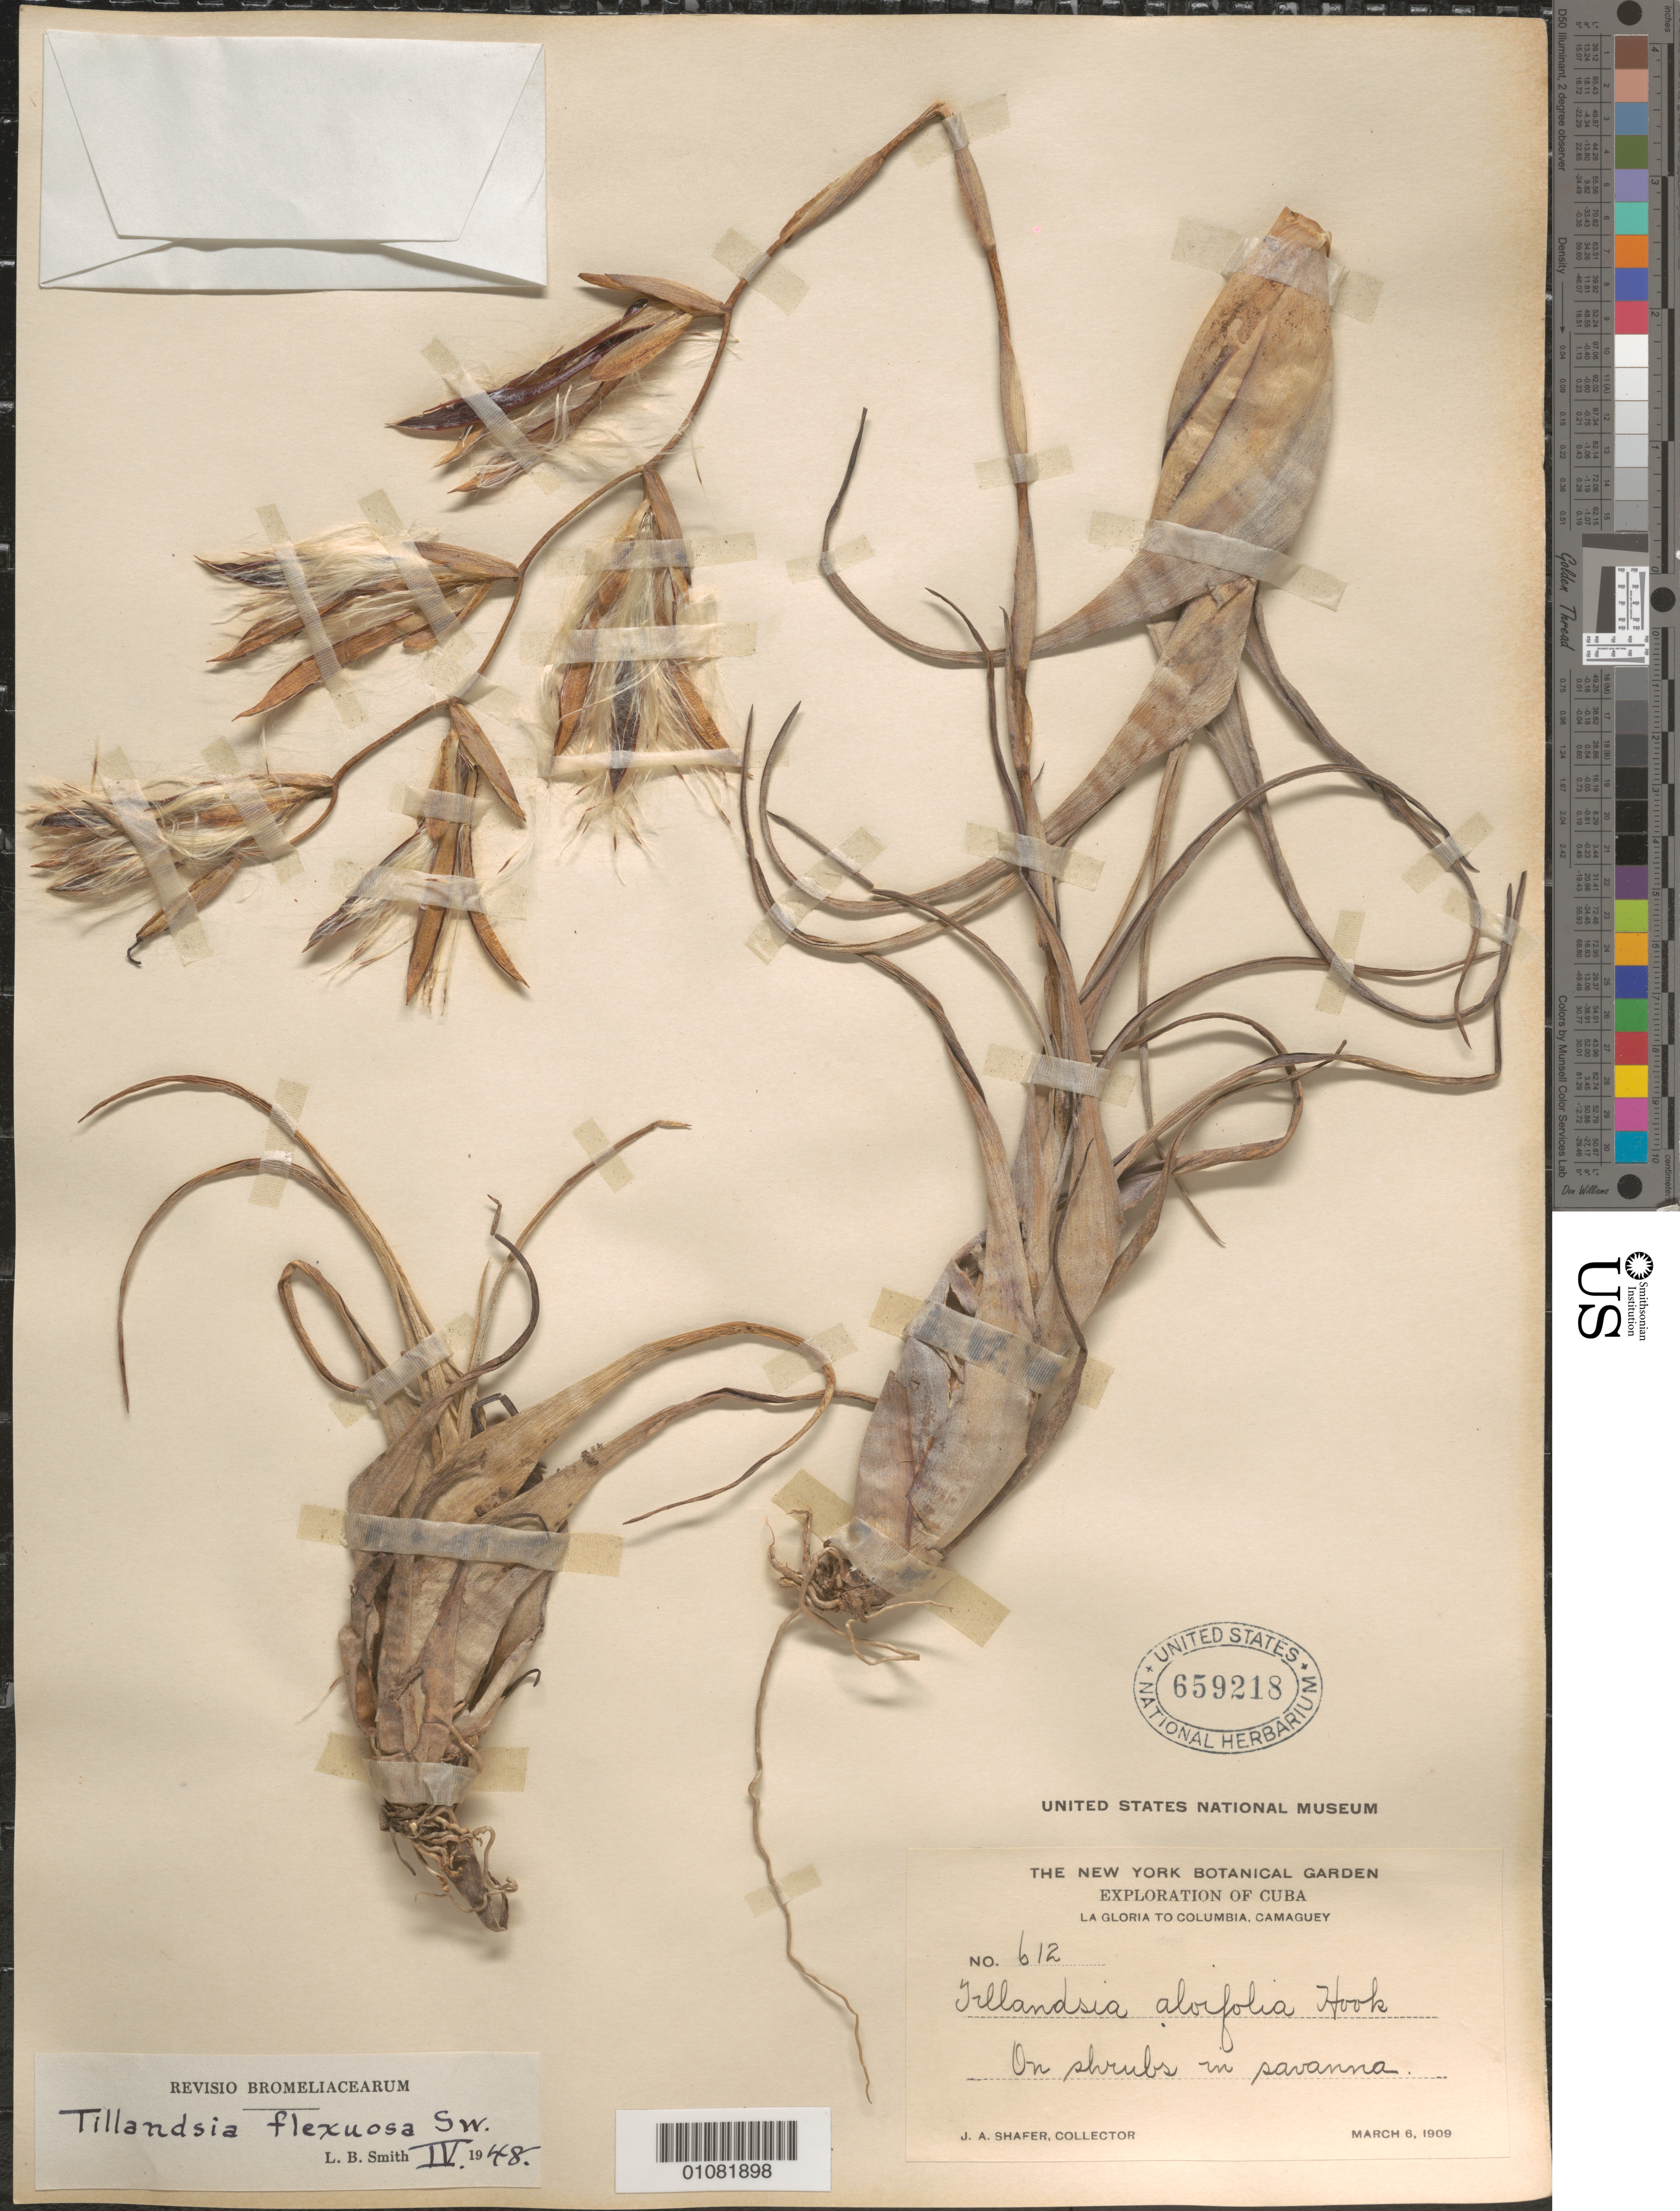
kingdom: Plantae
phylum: Tracheophyta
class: Liliopsida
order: Poales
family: Bromeliaceae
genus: Tillandsia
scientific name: Tillandsia flexuosa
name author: Sw.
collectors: J. A. Shafer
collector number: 612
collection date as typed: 06 Mar 1909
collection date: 1909-03-06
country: Cuba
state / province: Camagüey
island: Cuba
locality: La Gloria to Columbia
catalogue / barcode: US 659218